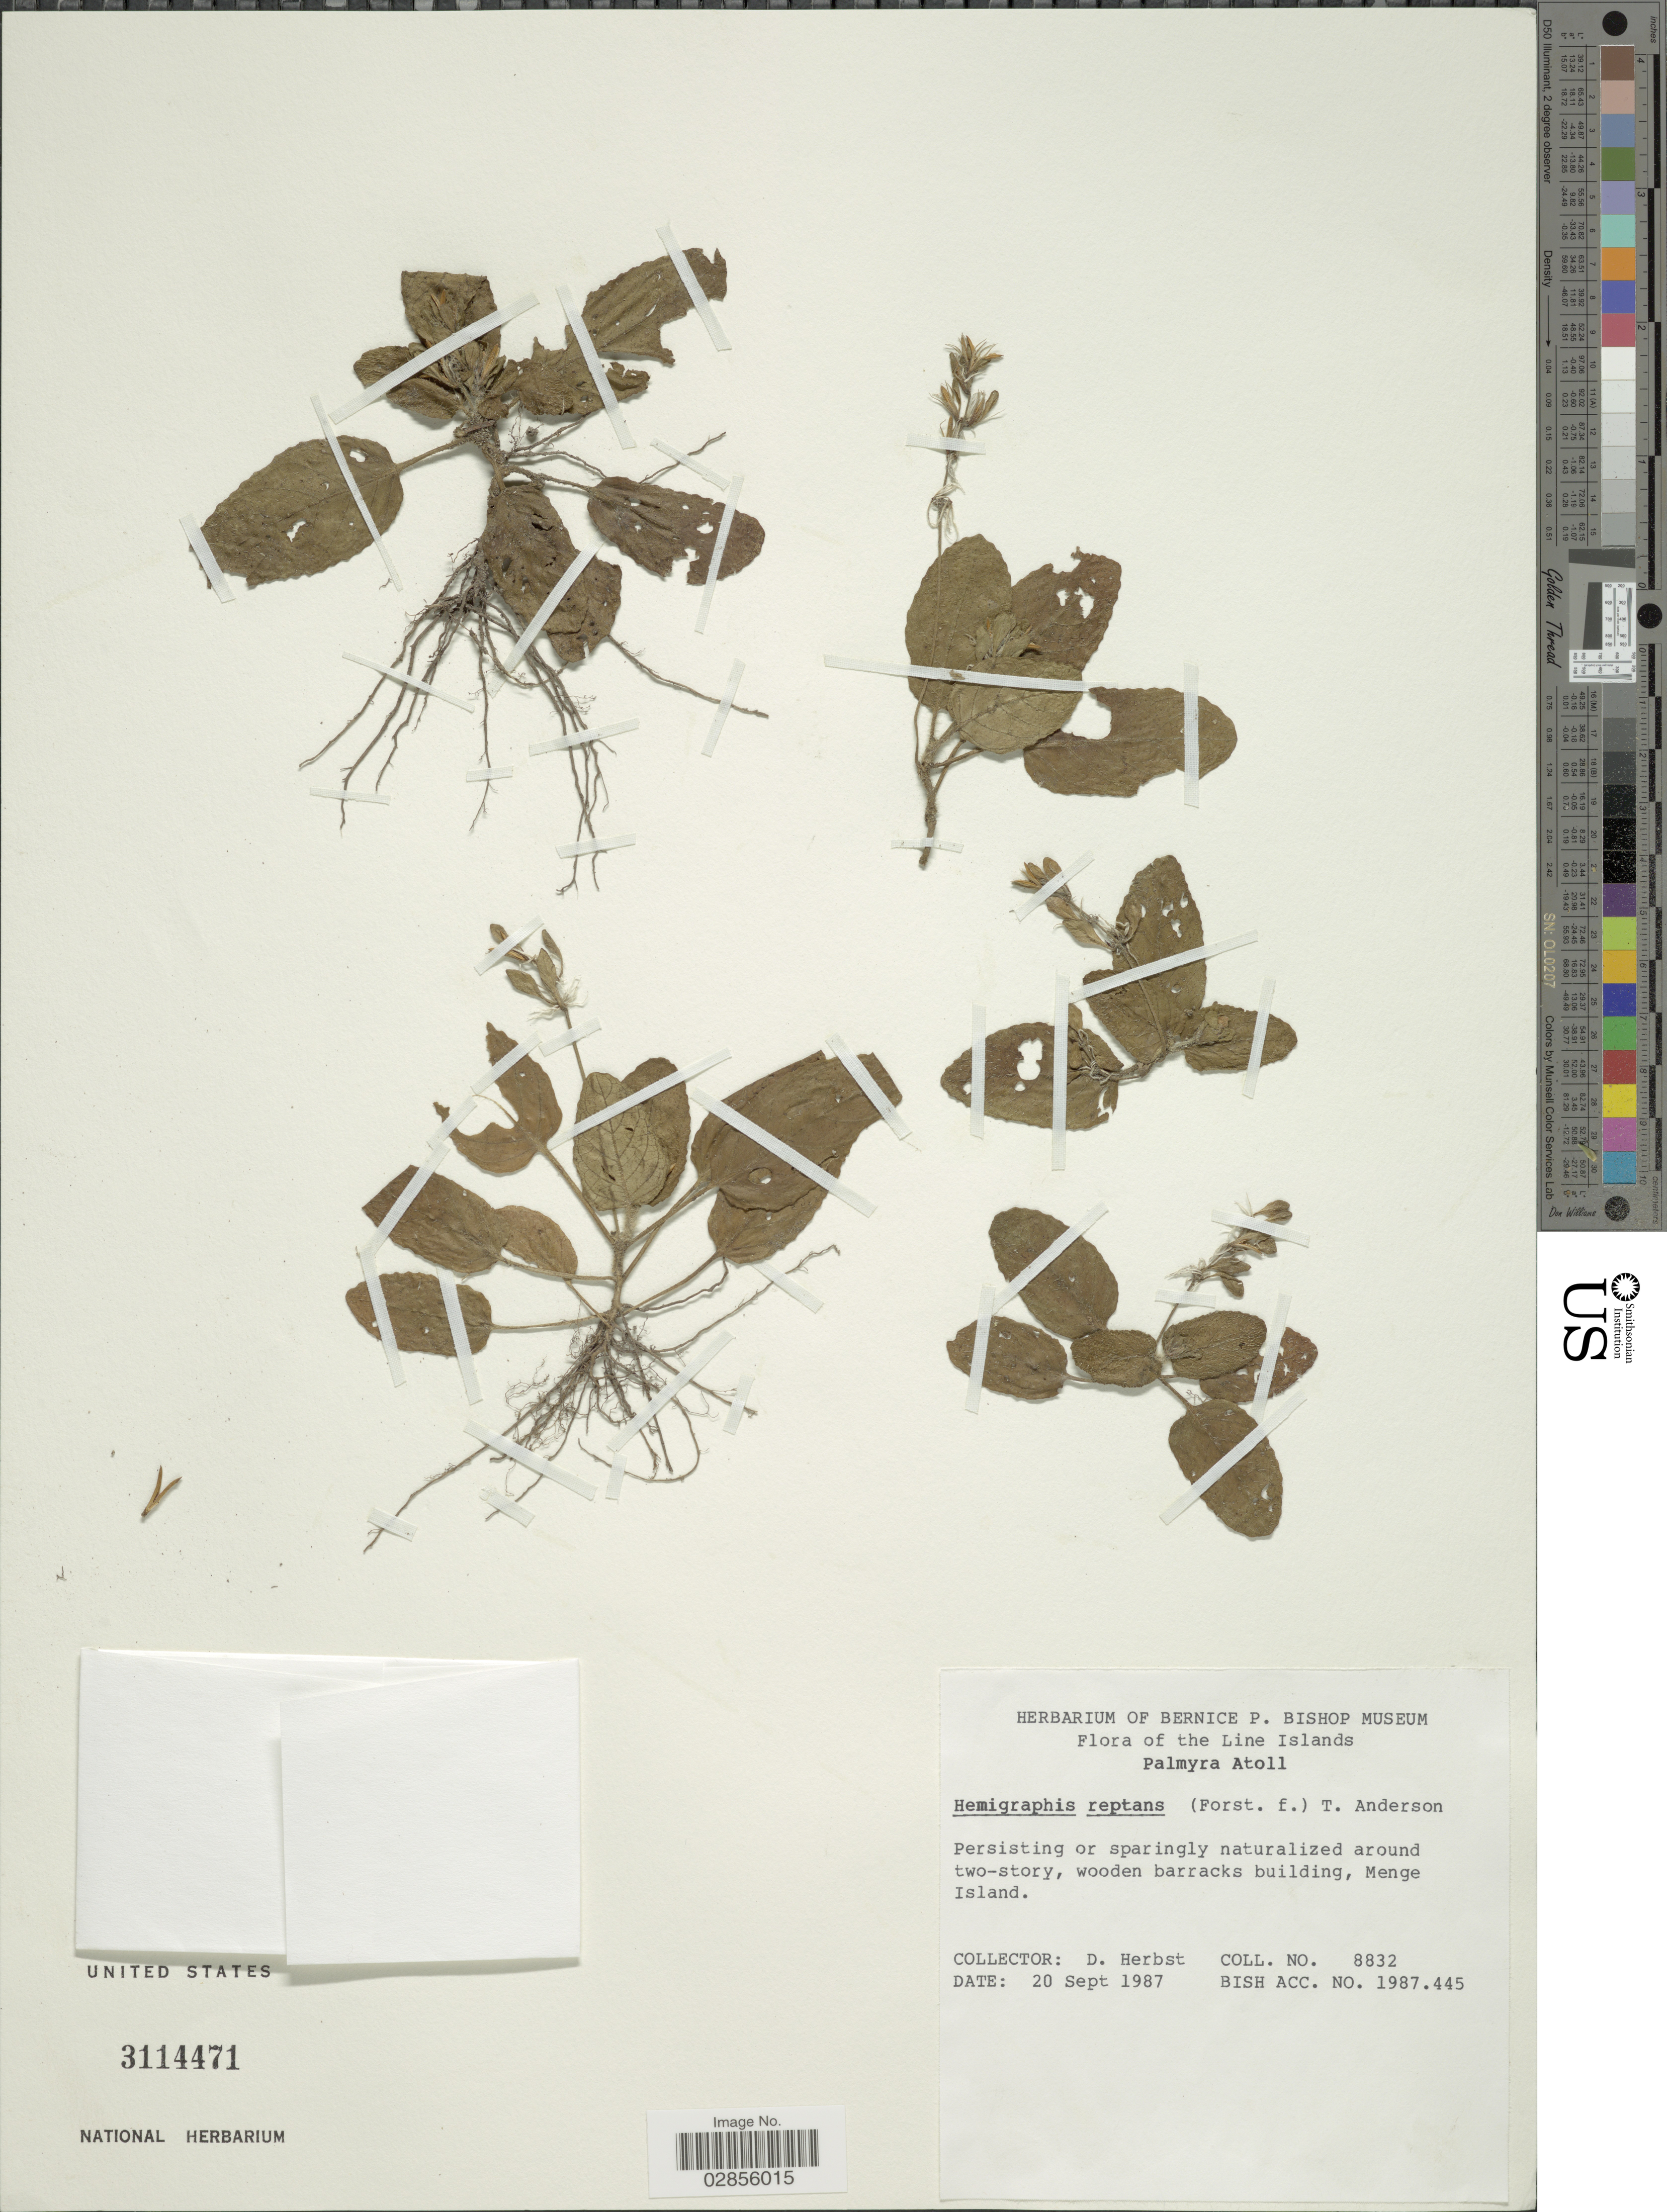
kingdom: Plantae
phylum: Tracheophyta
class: Magnoliopsida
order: Lamiales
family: Acanthaceae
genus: Strobilanthes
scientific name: Strobilanthes reptans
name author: (G. Forst.) Moylan ex Y.F. Deng & J.R.I. Wood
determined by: Wagner, W. L., (BOT), Smithsonian Institution - National Museum of Natural History (UNITED STATES)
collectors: D. Herbst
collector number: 8832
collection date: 1987-09-20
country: U.S. Administered Pacific Islands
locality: The Line Islands. Around two-story, wooden barracks building, Palmyra Atoll. Menge Island.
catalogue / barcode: US 3114471